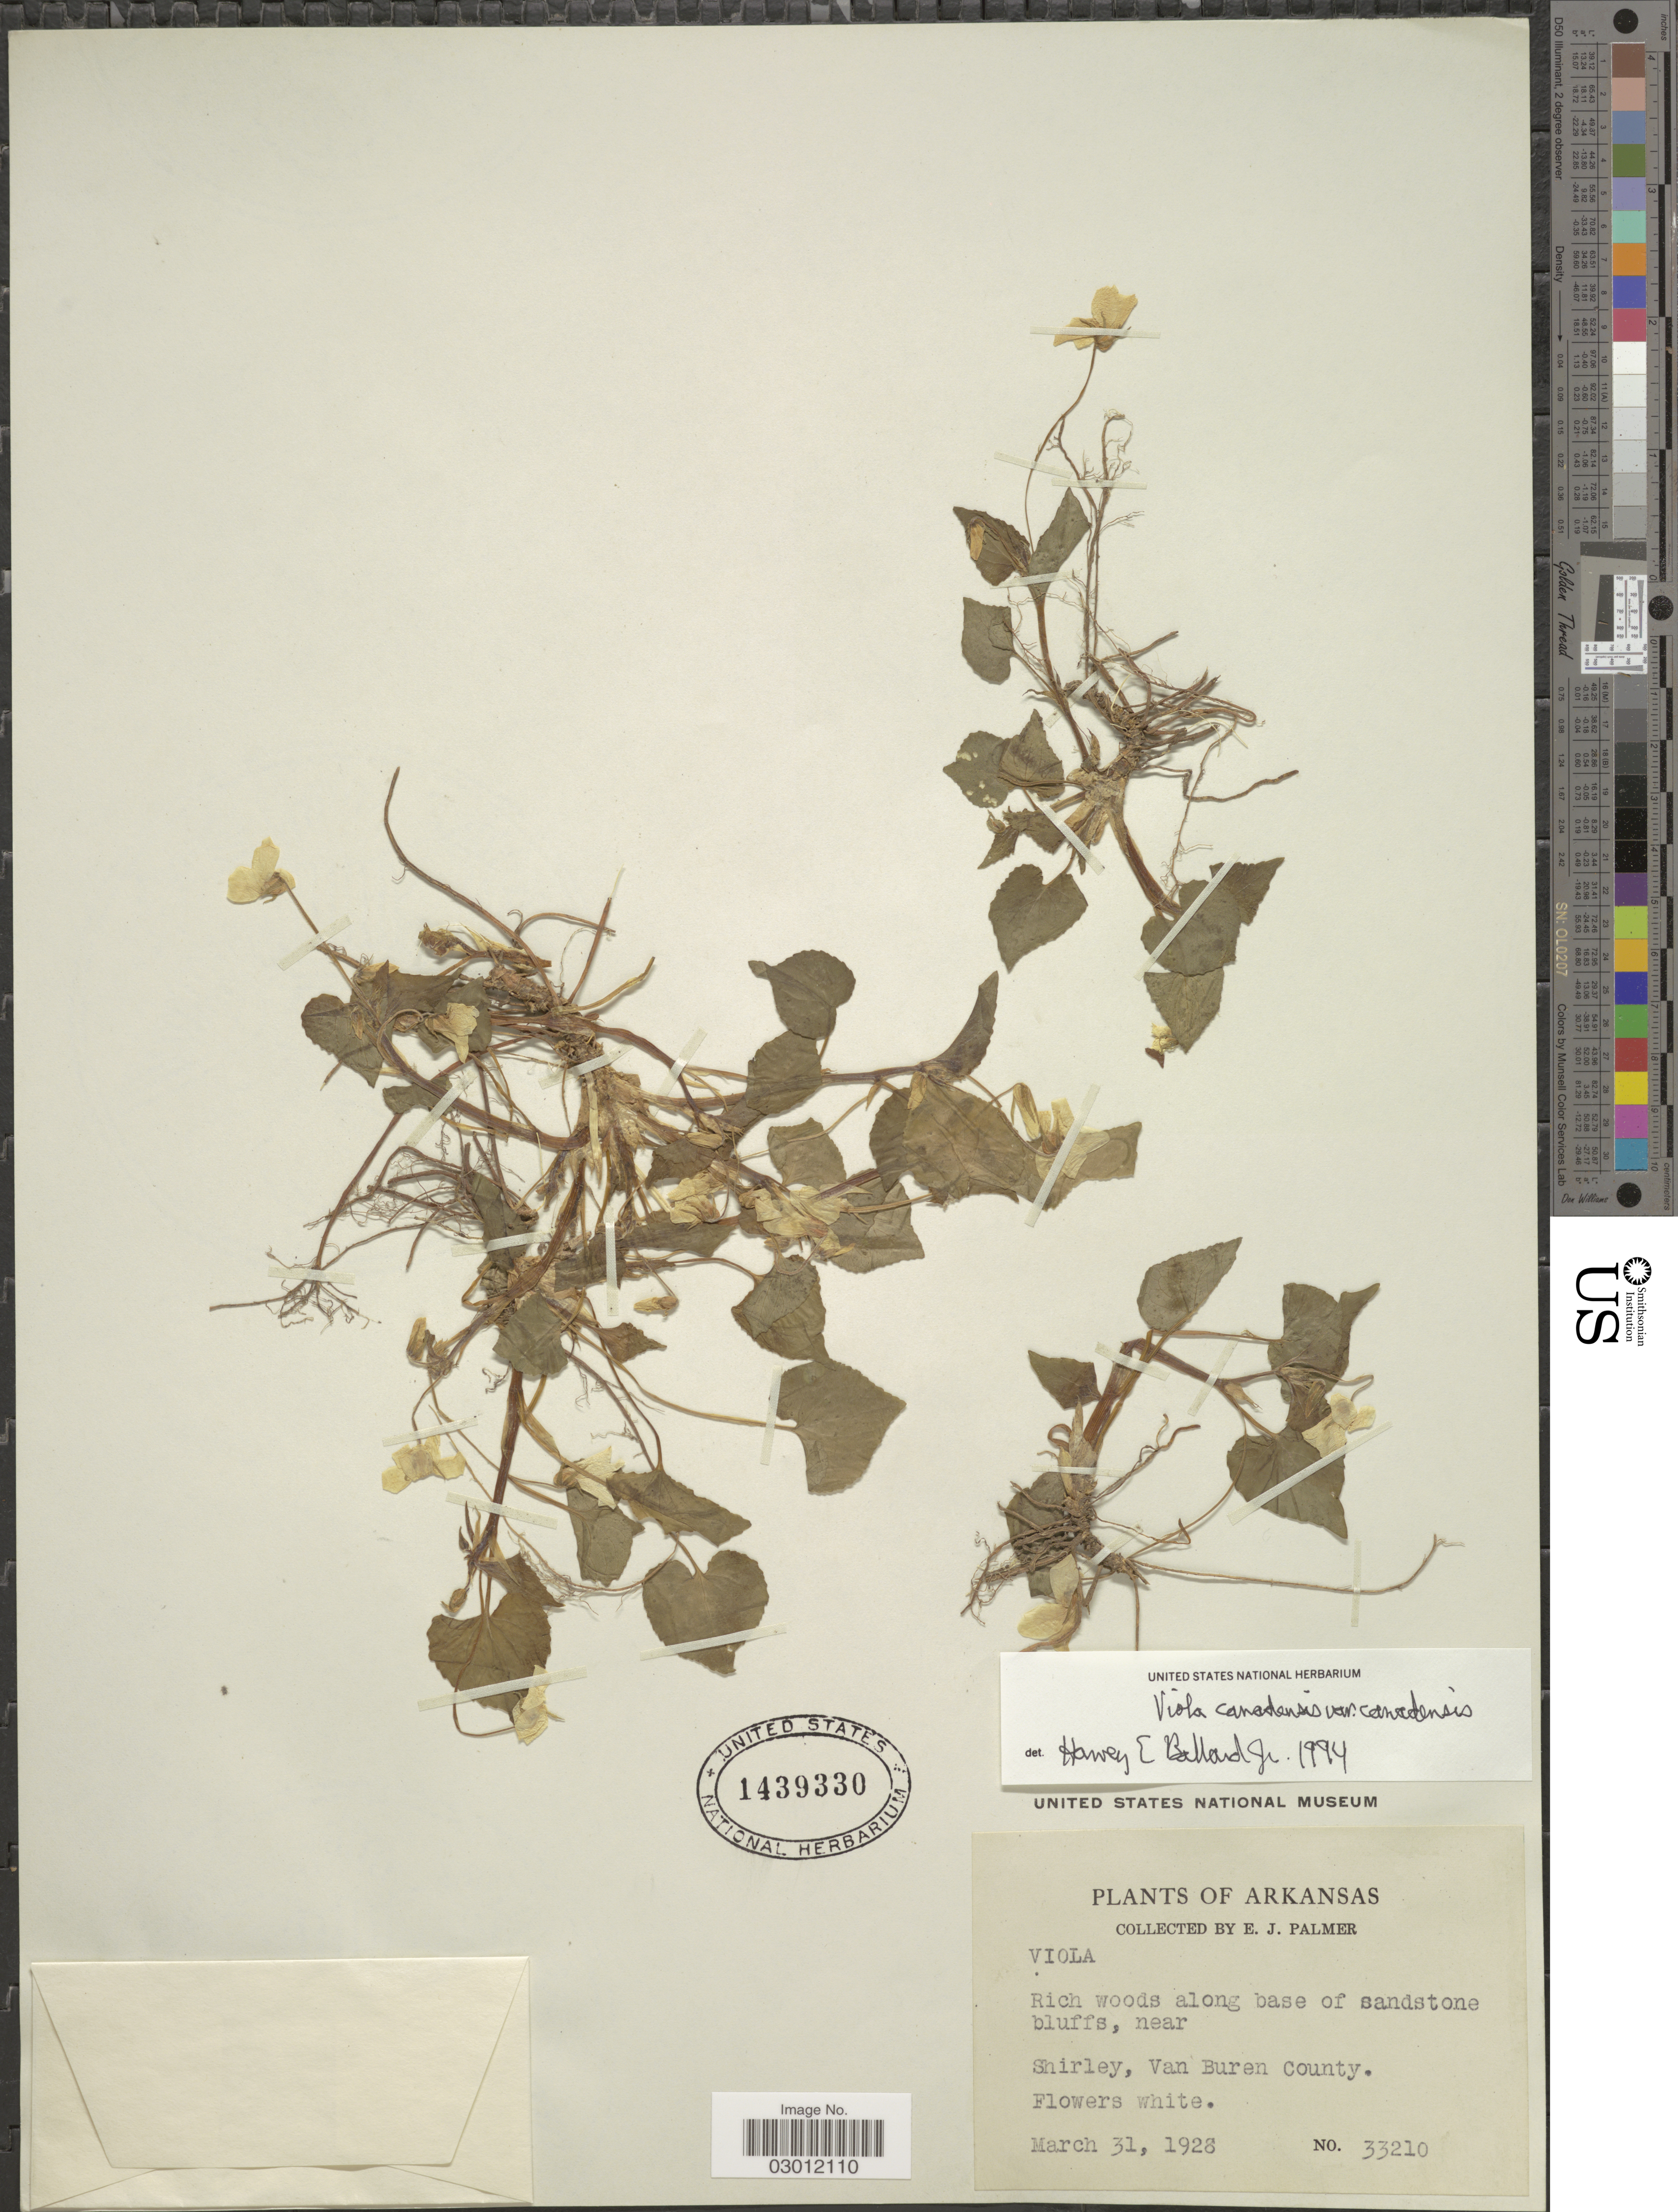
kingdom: Plantae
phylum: Tracheophyta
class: Magnoliopsida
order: Malpighiales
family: Violaceae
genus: Viola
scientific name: Viola canadensis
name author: L.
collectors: E. J. Palmer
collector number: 33210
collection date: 1928-03-31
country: United States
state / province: Arkansas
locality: Rich woods along base of sandstone bluffs, near Shirley, Van Buren County.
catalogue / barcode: US 1439330